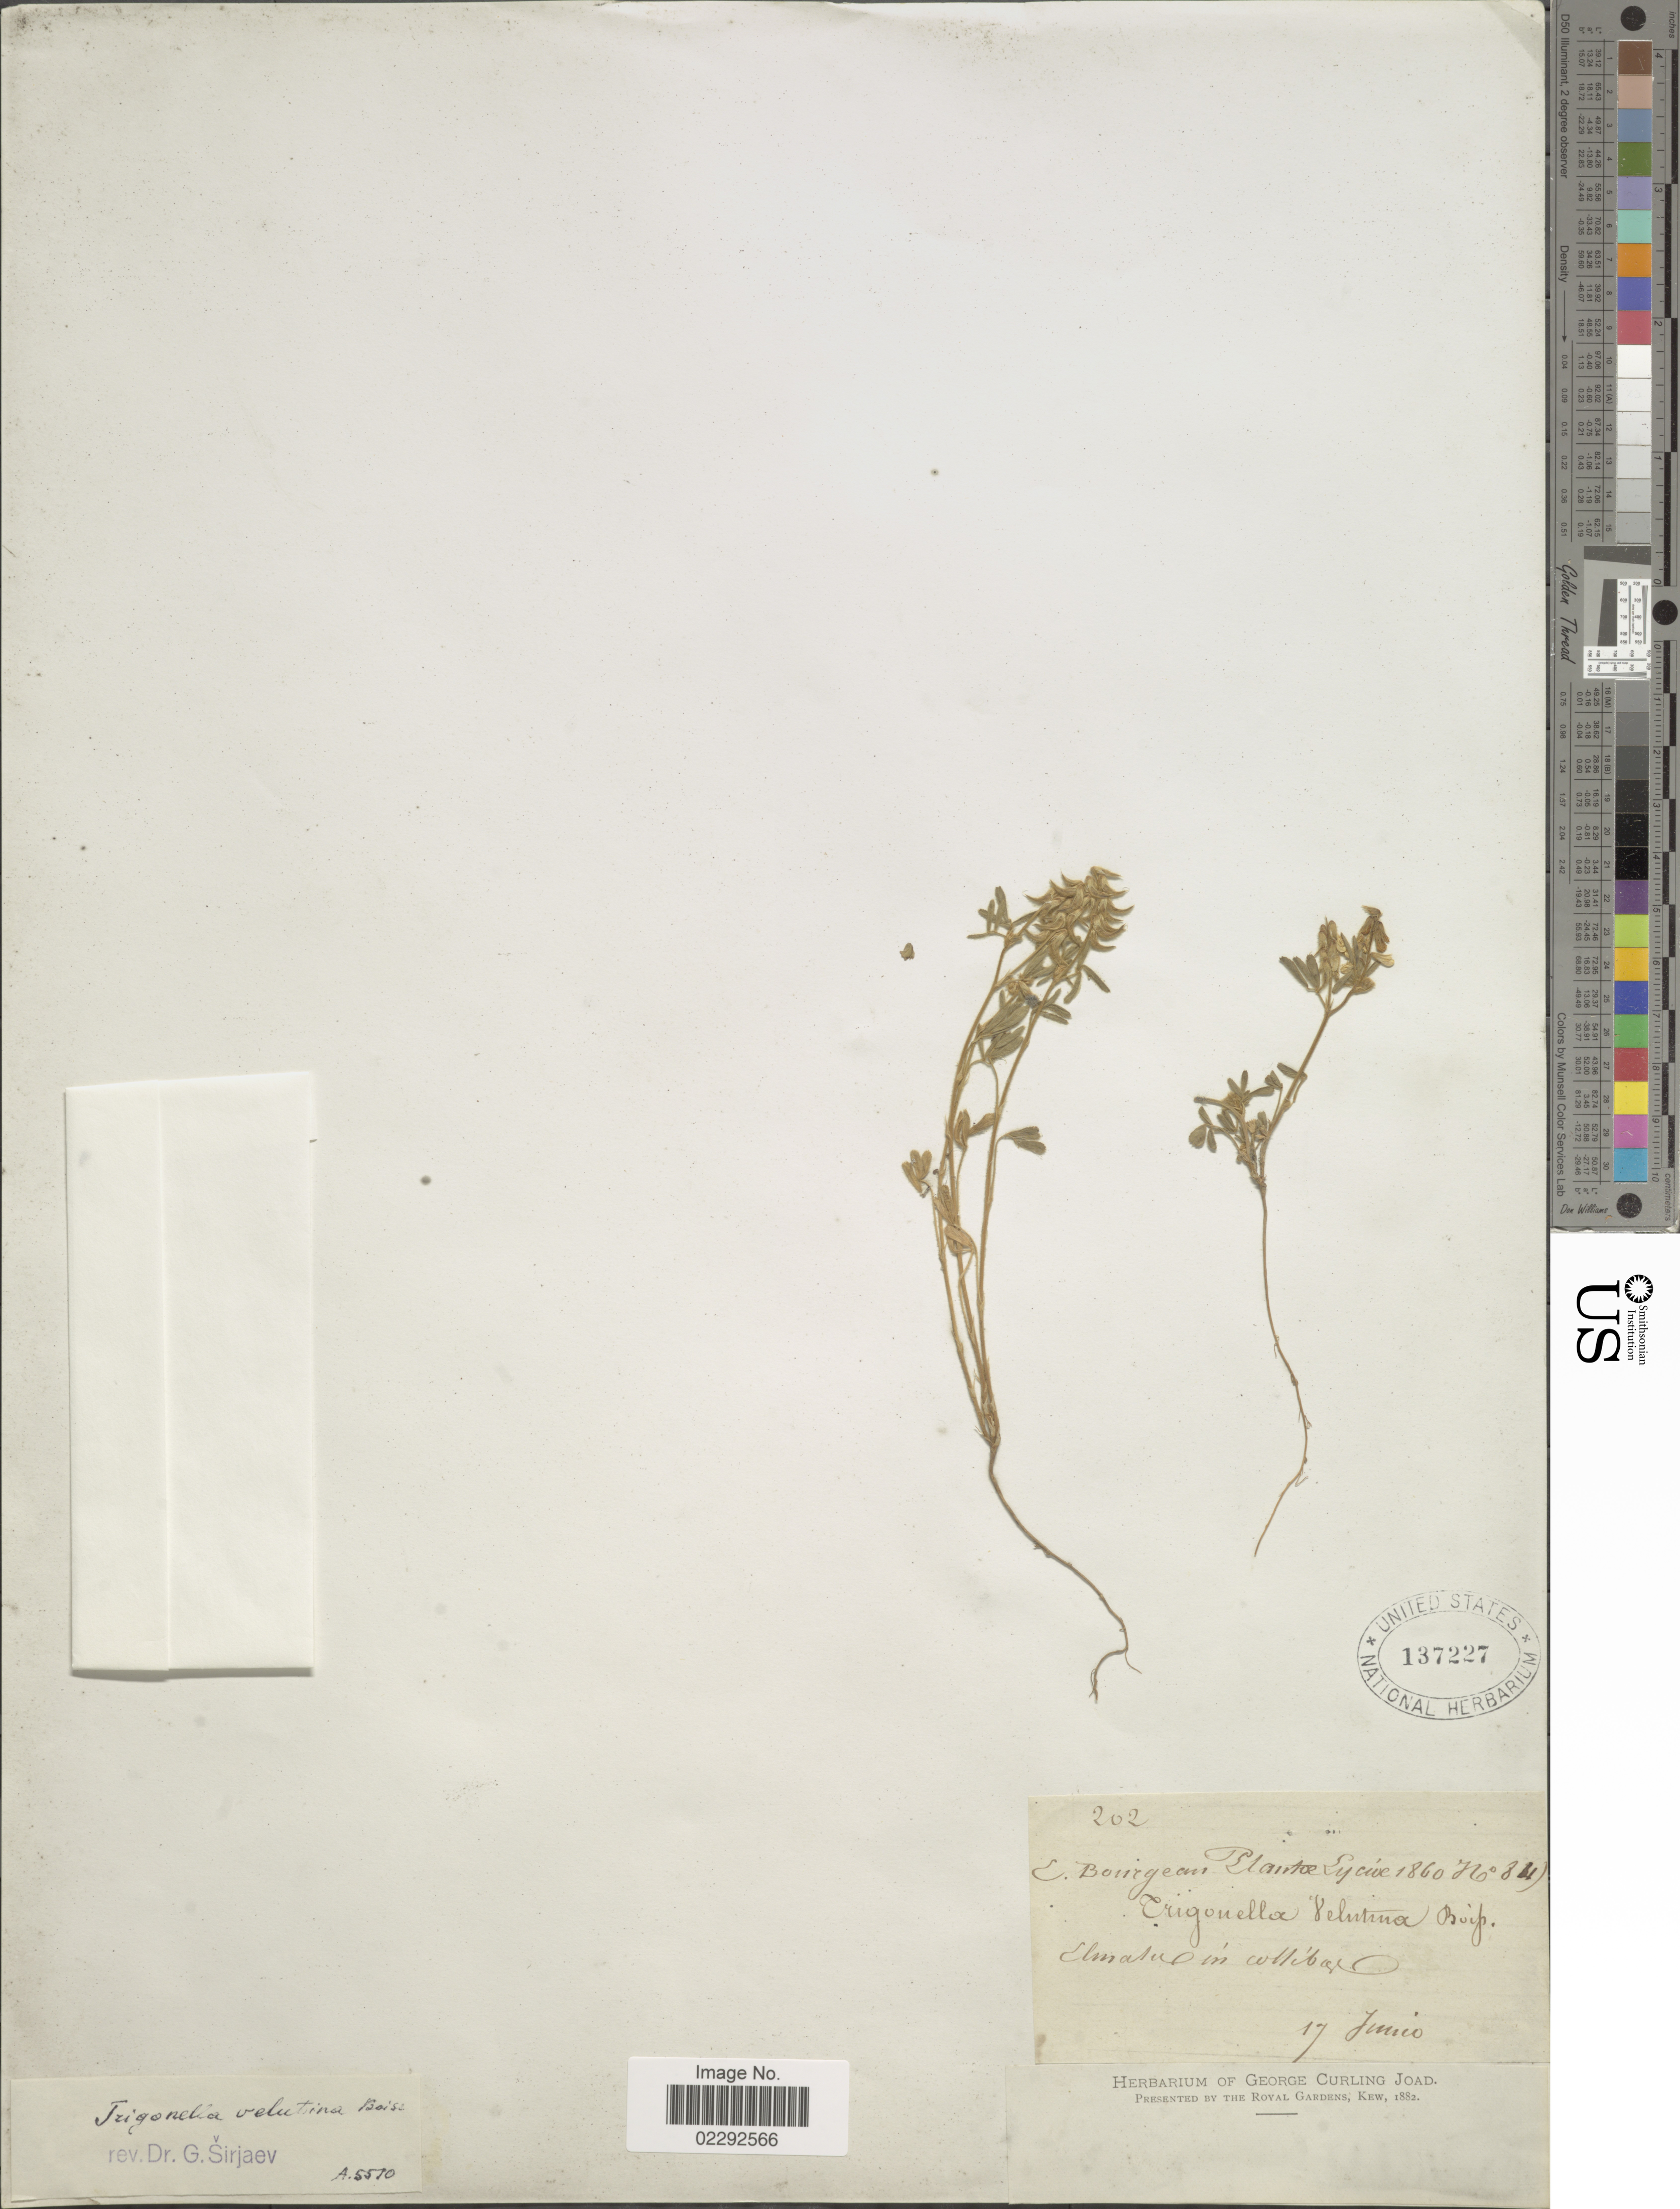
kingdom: Plantae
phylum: Tracheophyta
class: Magnoliopsida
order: Fabales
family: Fabaceae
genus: Trigonella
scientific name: Trigonella velutina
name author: Boiss.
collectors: E. Bourgeau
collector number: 84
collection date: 1860-06-17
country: Turkey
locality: Lyciae. Elmalu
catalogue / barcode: US 137227